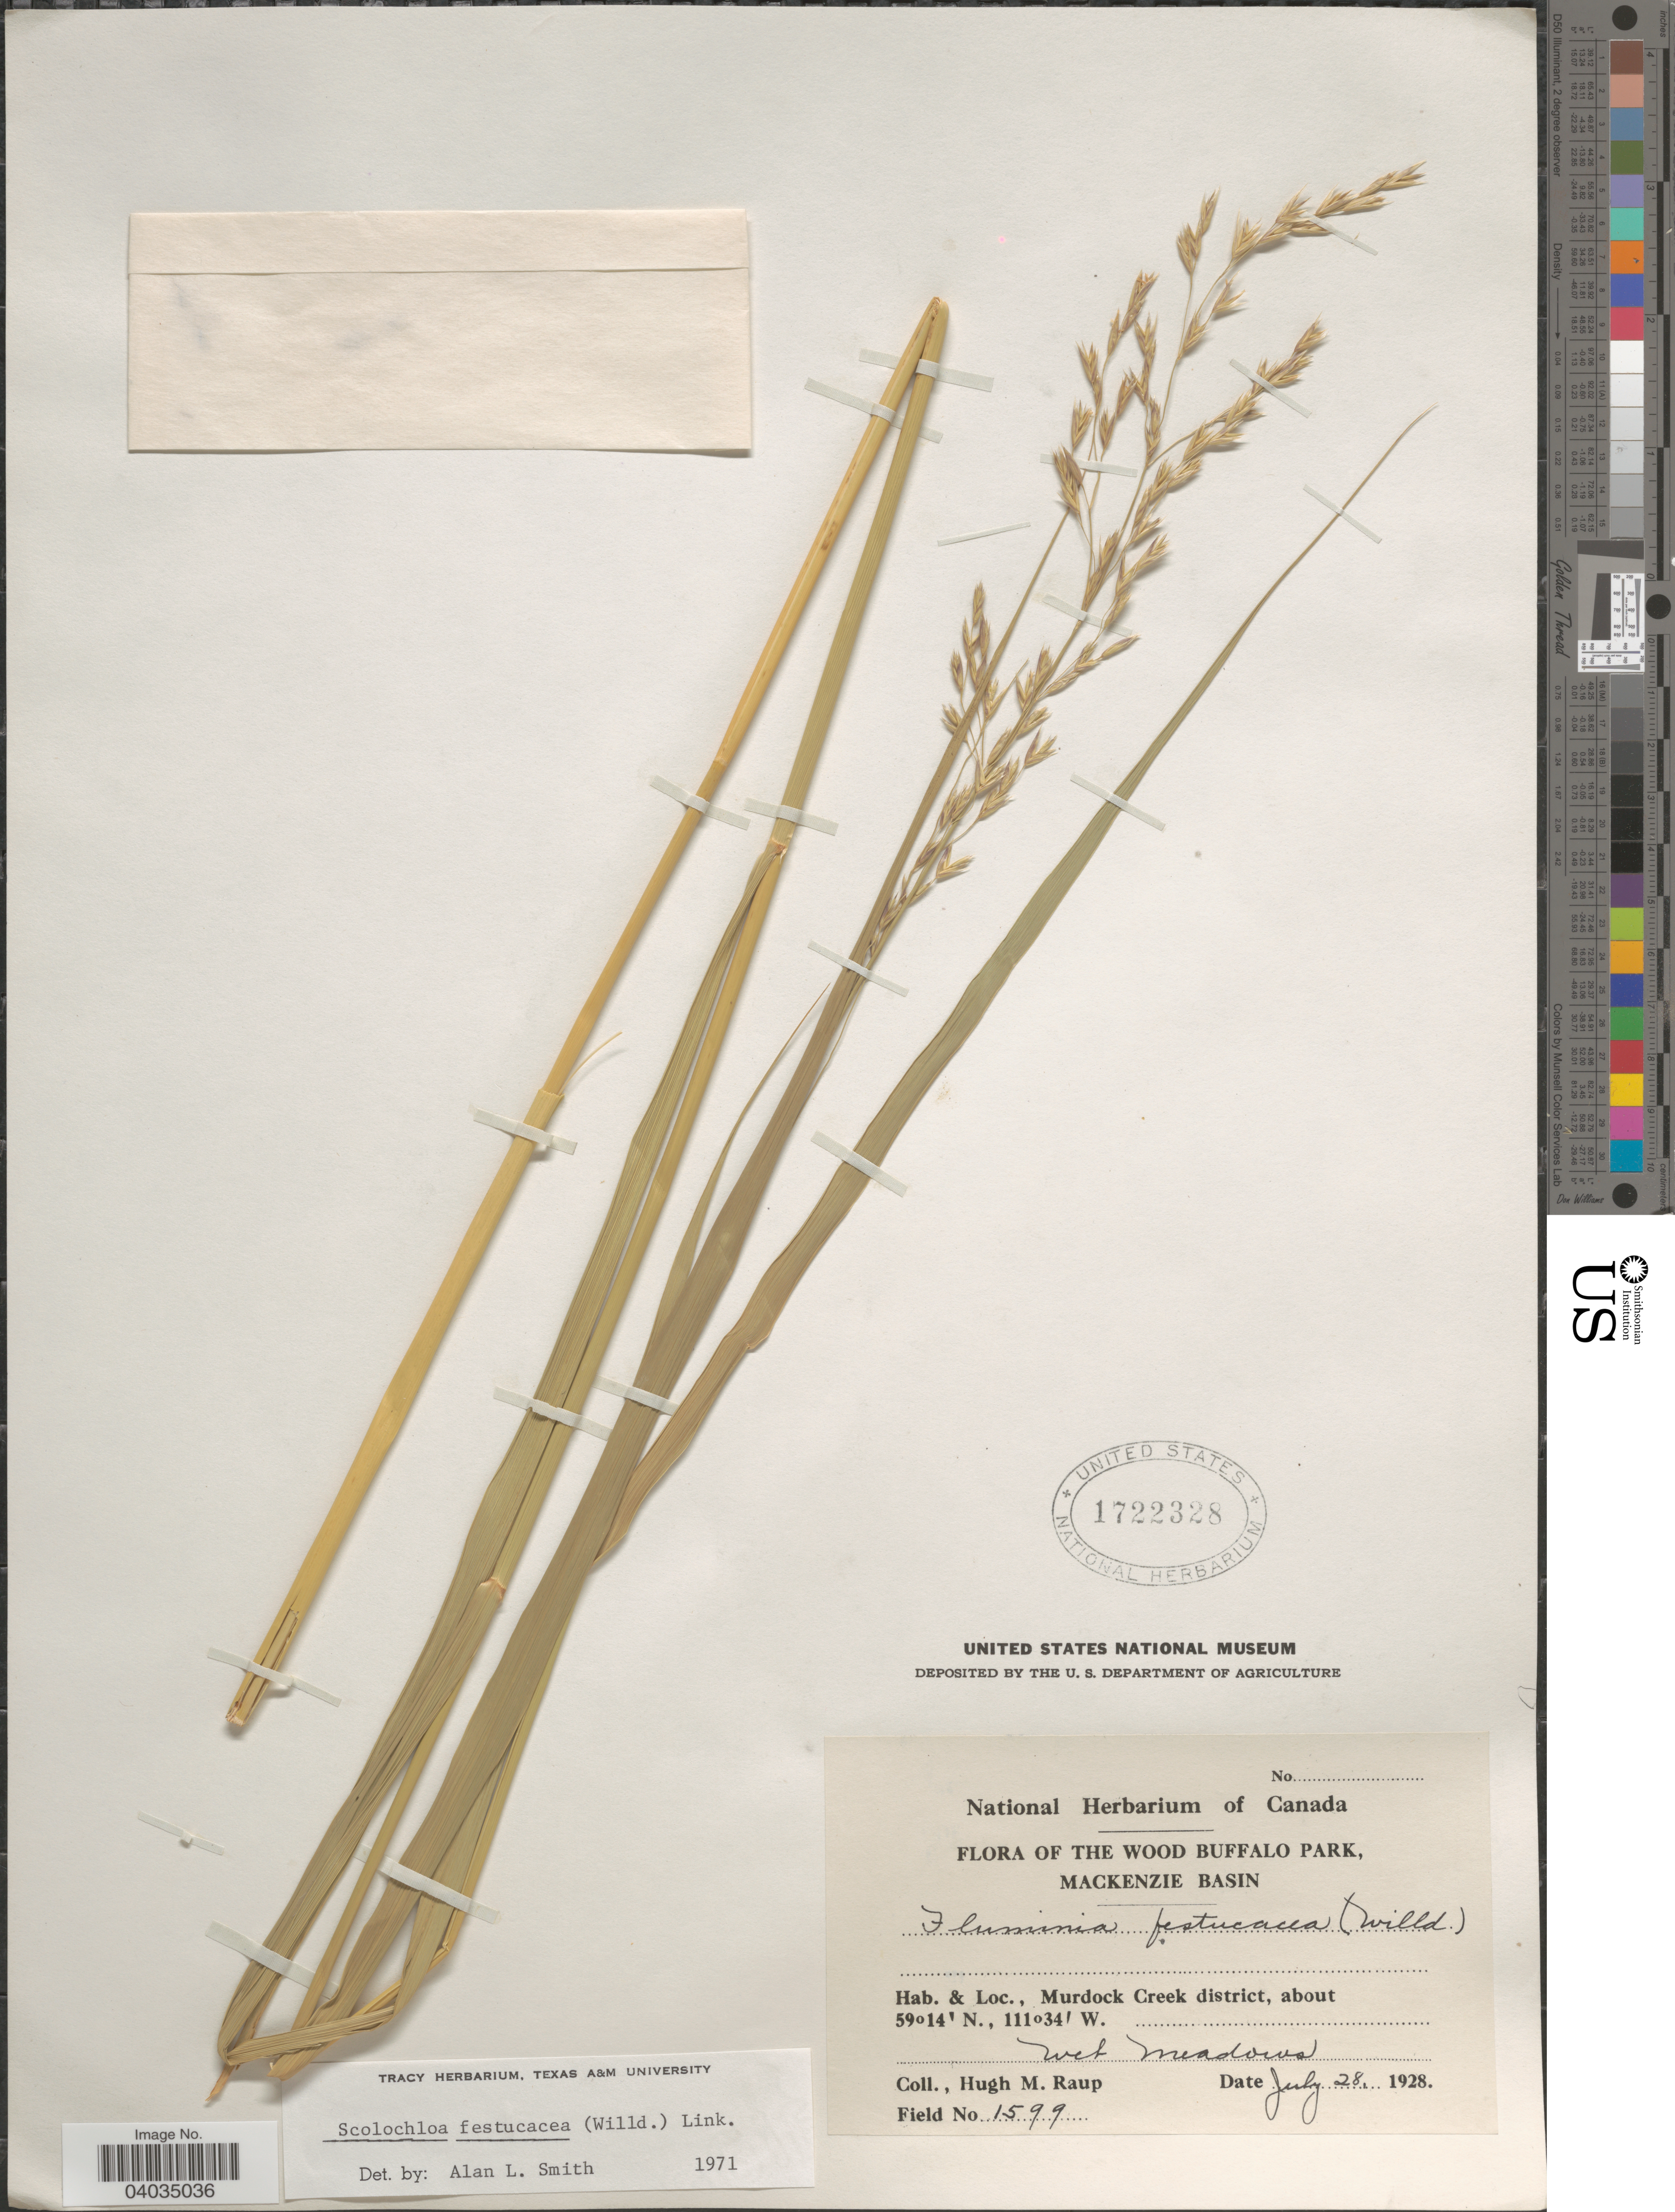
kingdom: Plantae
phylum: Tracheophyta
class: Liliopsida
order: Poales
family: Poaceae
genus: Scolochloa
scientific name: Scolochloa festucacea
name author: (Willd.) Link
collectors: H. Raup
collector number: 1599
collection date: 1928-07-28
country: Canada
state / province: Alberta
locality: The Wood Buffalo Park, Mackenzie Basin. Murdock Creek district.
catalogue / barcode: US 1722328